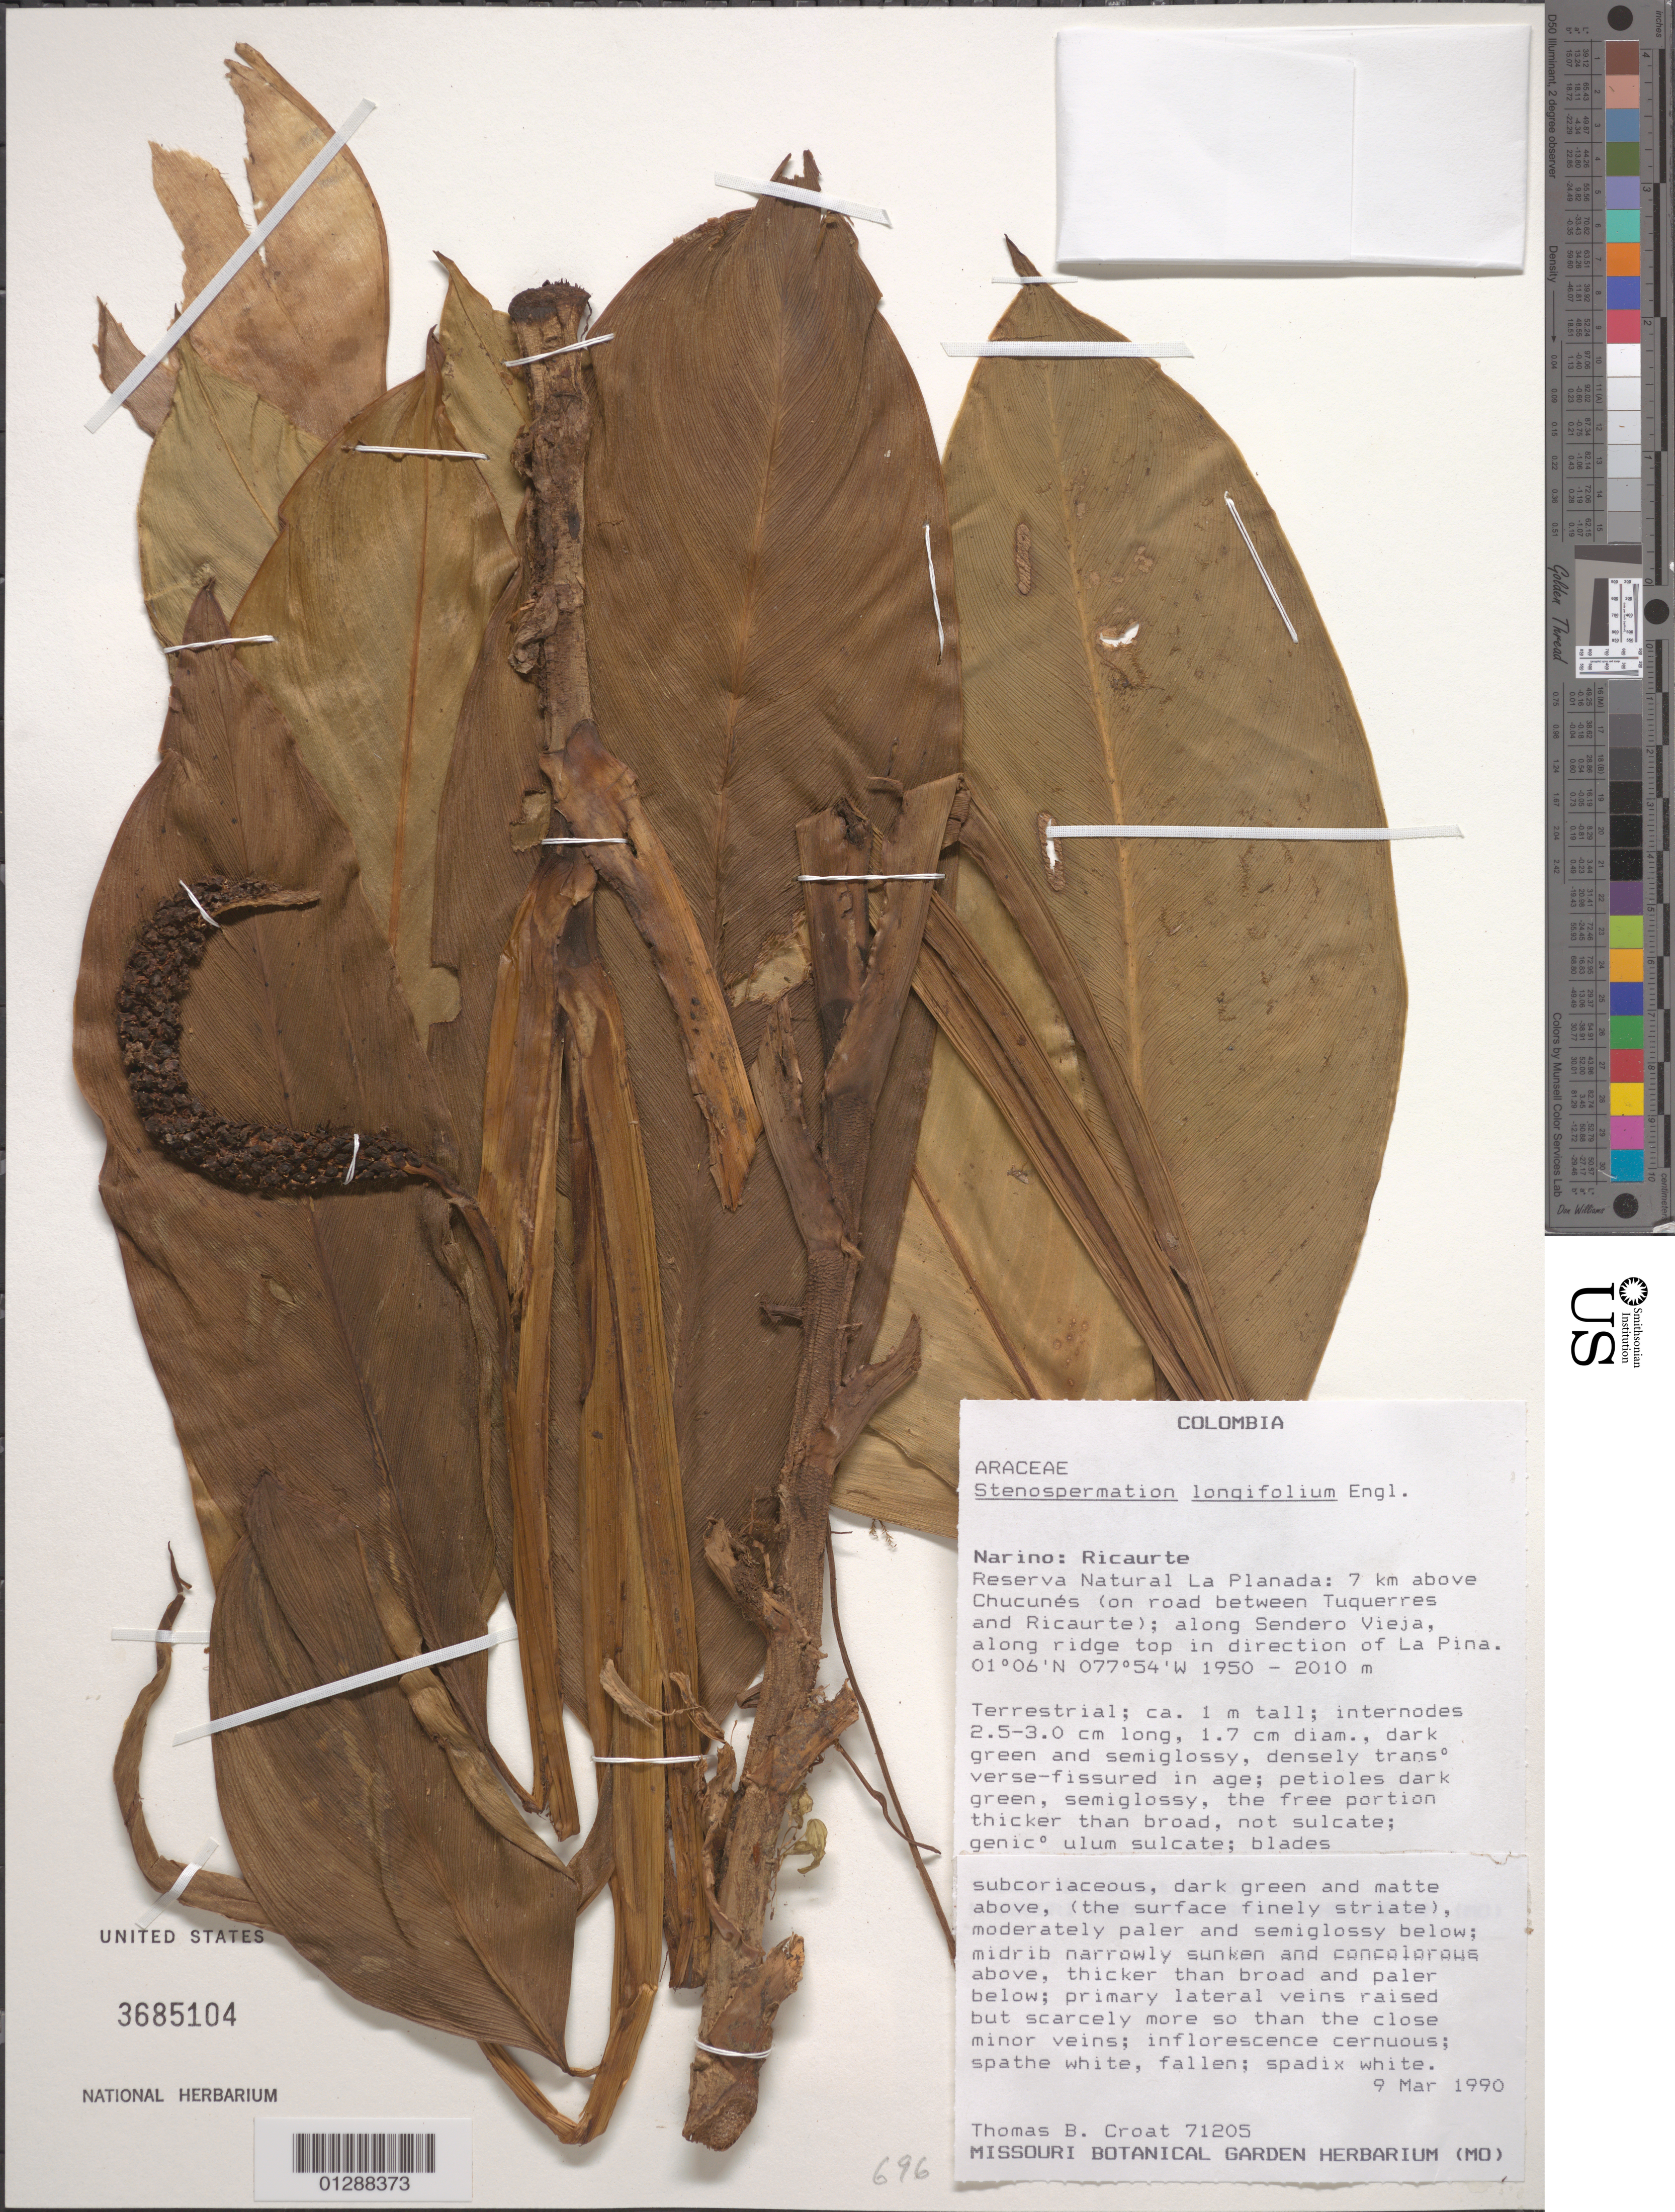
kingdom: Plantae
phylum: Tracheophyta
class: Liliopsida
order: Alismatales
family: Araceae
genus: Stenospermation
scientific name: Stenospermation longifolium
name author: Engl.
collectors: T. B. Croat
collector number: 71205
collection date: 1990-03-09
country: Colombia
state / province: Nariño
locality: Ricaurte. Reserva Natural La Planada: 7 km above Chucunés (on road between Tuquerres and Ricaurte); along Sendero Vieja, along ridge top in direction of La Pina.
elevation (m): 1950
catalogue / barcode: US 3685104